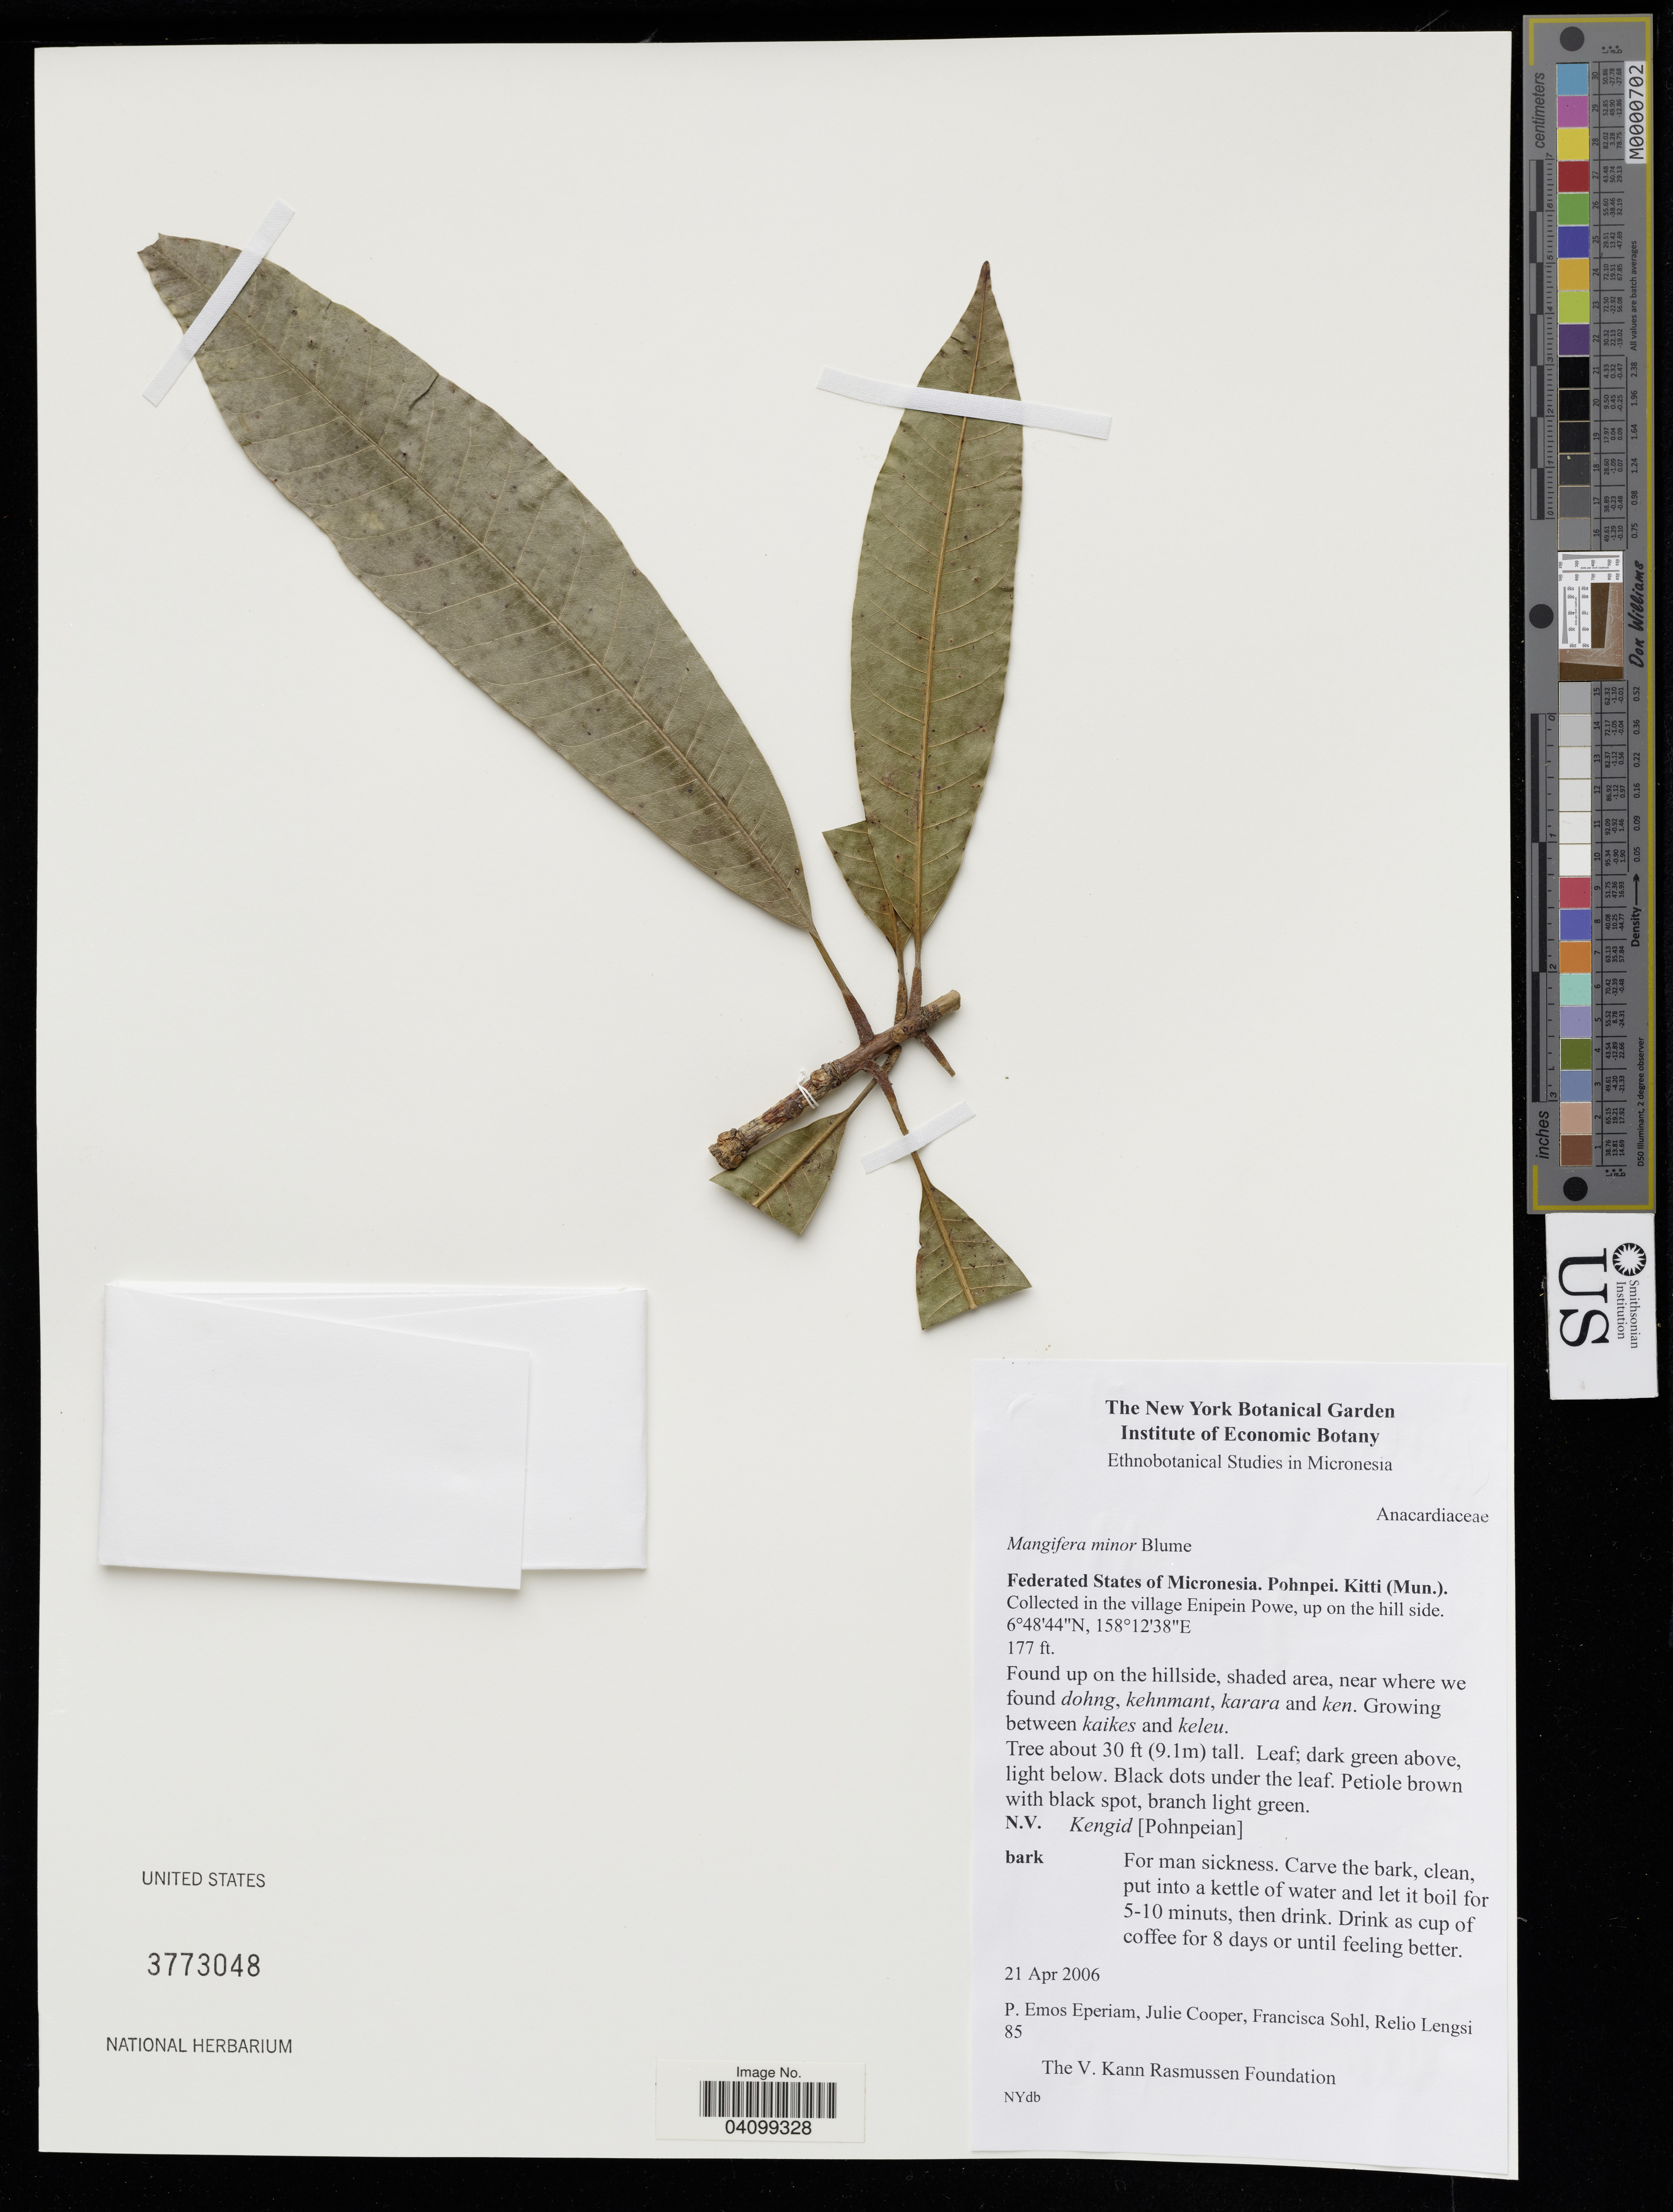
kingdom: Plantae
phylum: Tracheophyta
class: Magnoliopsida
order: Sapindales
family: Anacardiaceae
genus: Mangifera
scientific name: Mangifera minor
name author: Blume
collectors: P. Eperiam, J. Cooper, F. Sohl & R. Lengsi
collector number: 85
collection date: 2006-04-21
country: Micronesia, Federated States of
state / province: Pohnpei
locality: Kitti (Mun.). In the village Enipein Powe, up on the hill side.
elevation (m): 54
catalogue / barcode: US 3773048